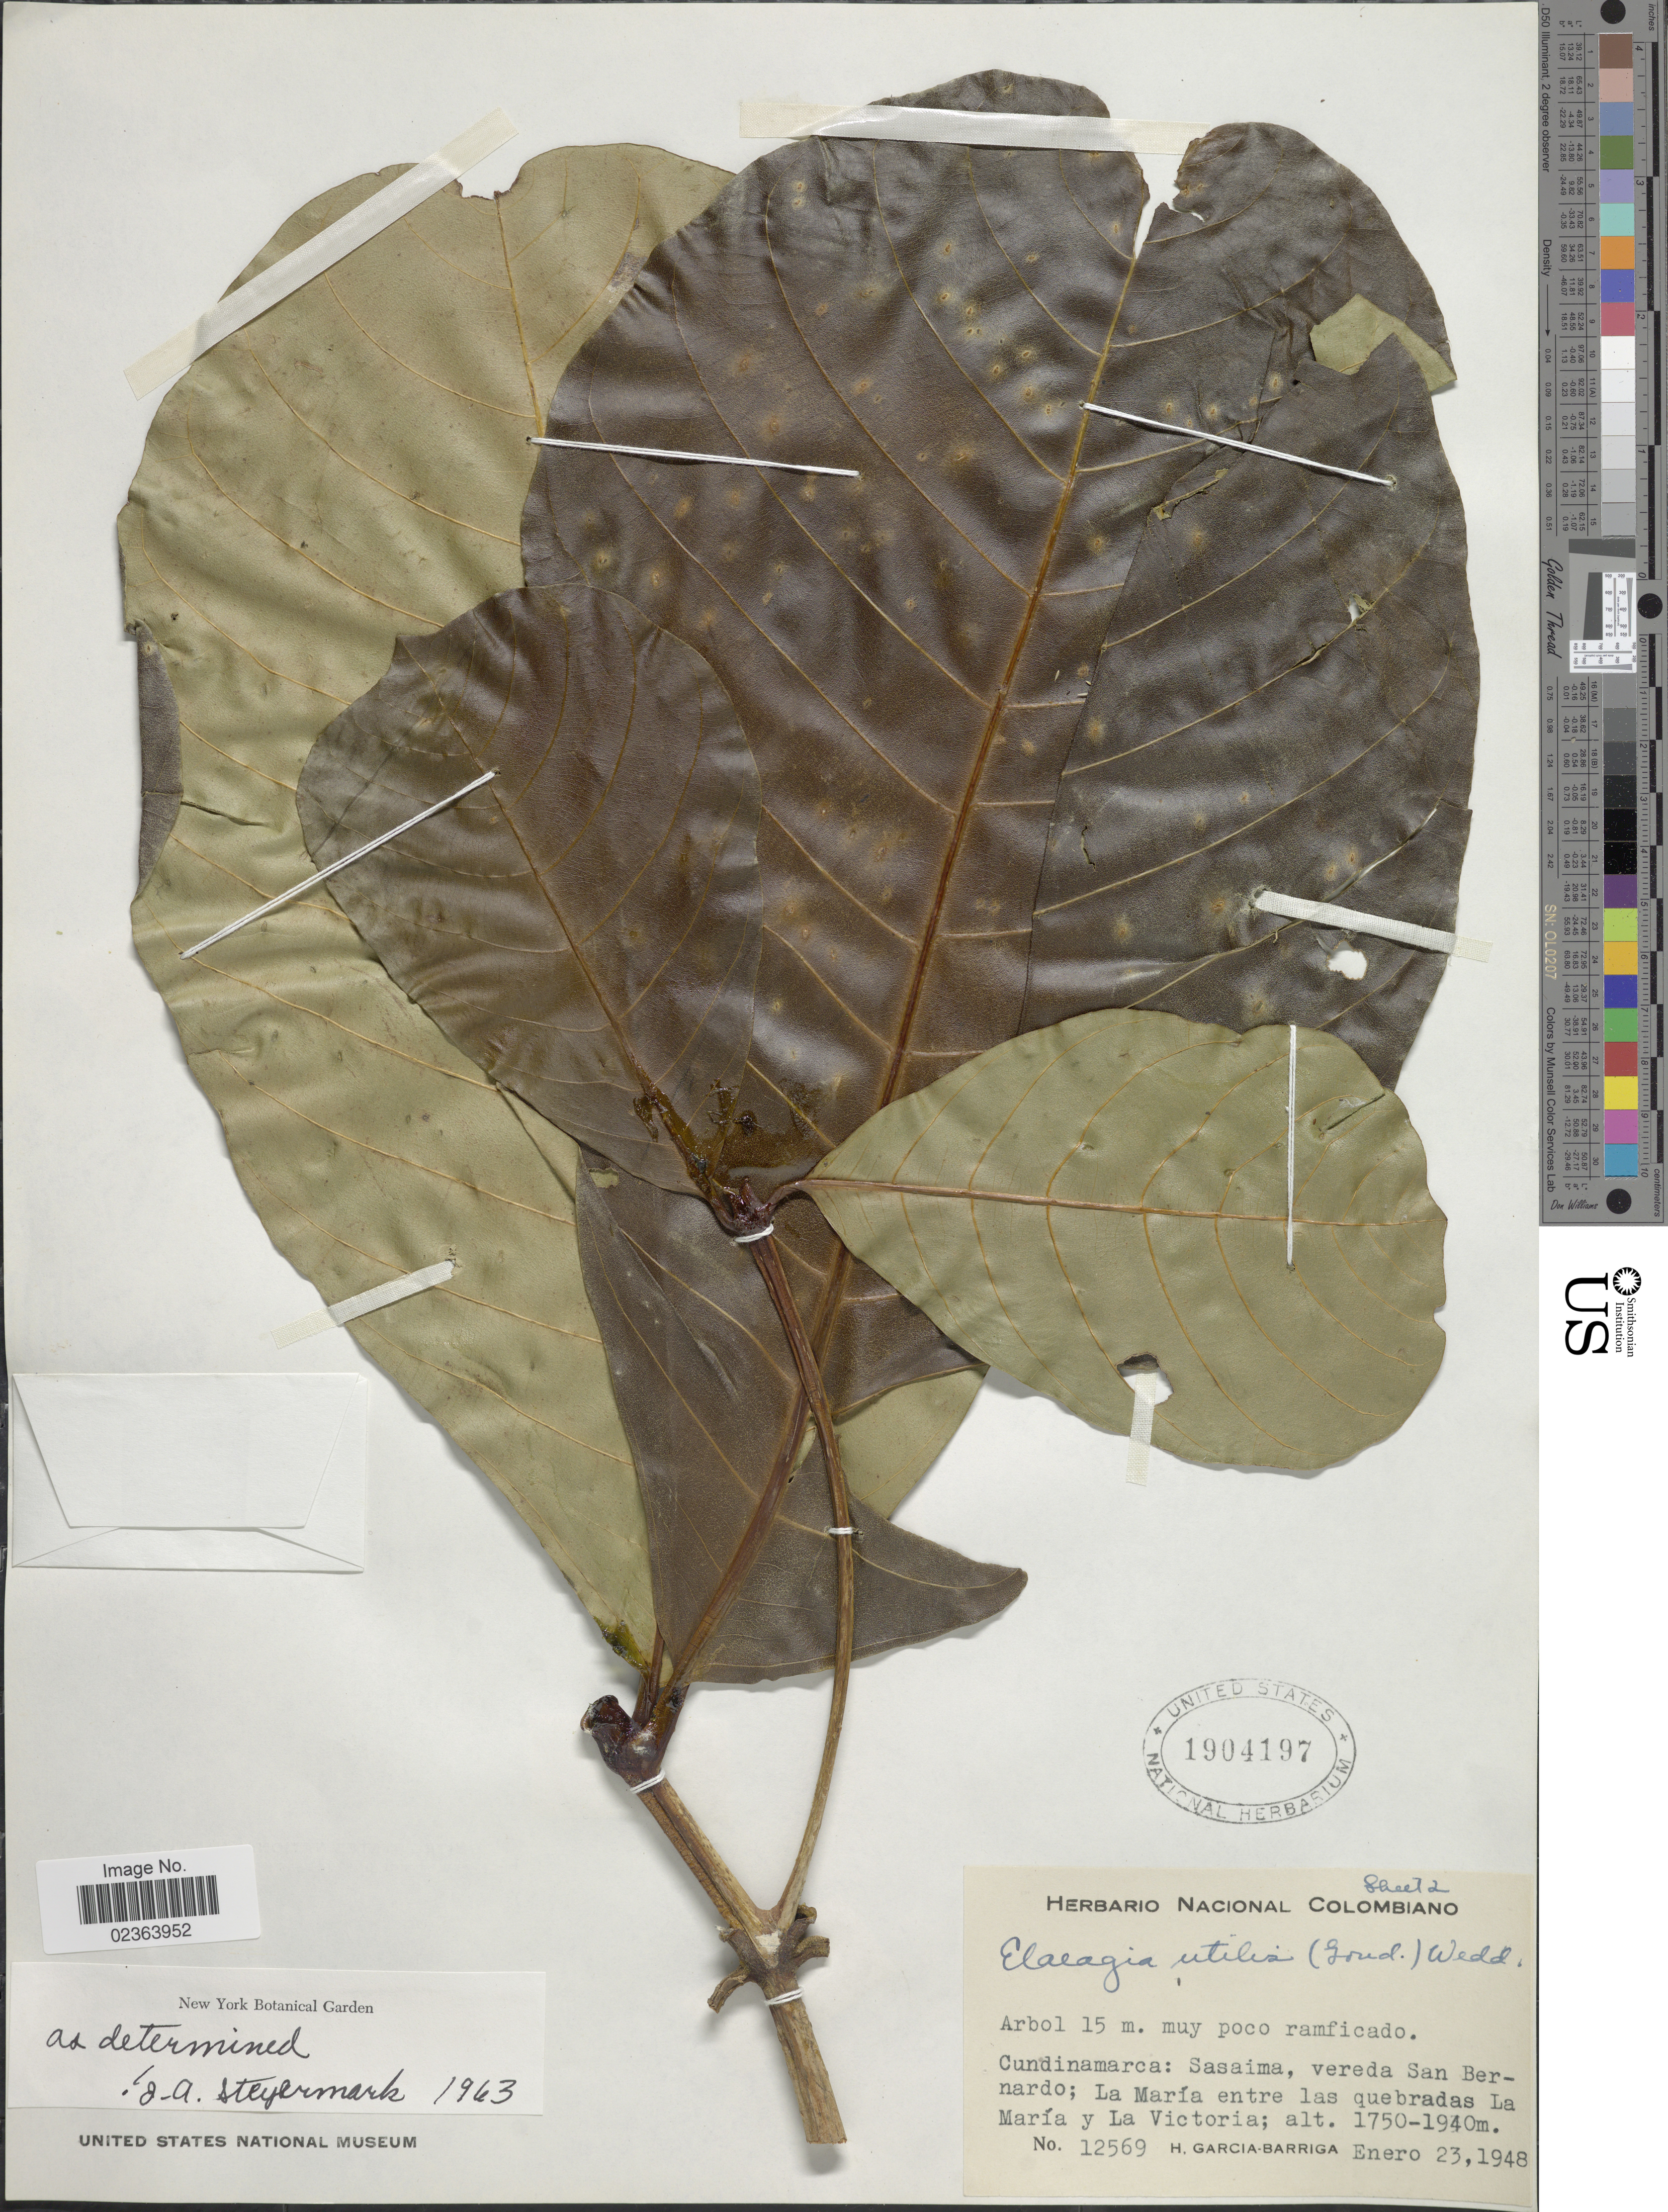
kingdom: Plantae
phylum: Tracheophyta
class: Magnoliopsida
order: Gentianales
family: Rubiaceae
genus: Elaeagia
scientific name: Elaeagia utilis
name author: (Goudot) Wedd.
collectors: H. García Barriga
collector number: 12569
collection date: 1948-01-23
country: Colombia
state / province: Cundinamarca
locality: Cundinamarca: Sasaima, vereda San Bernardo, La Maria entre las quebradas La Maria, y La Victoria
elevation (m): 1750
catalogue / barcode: US 1904197